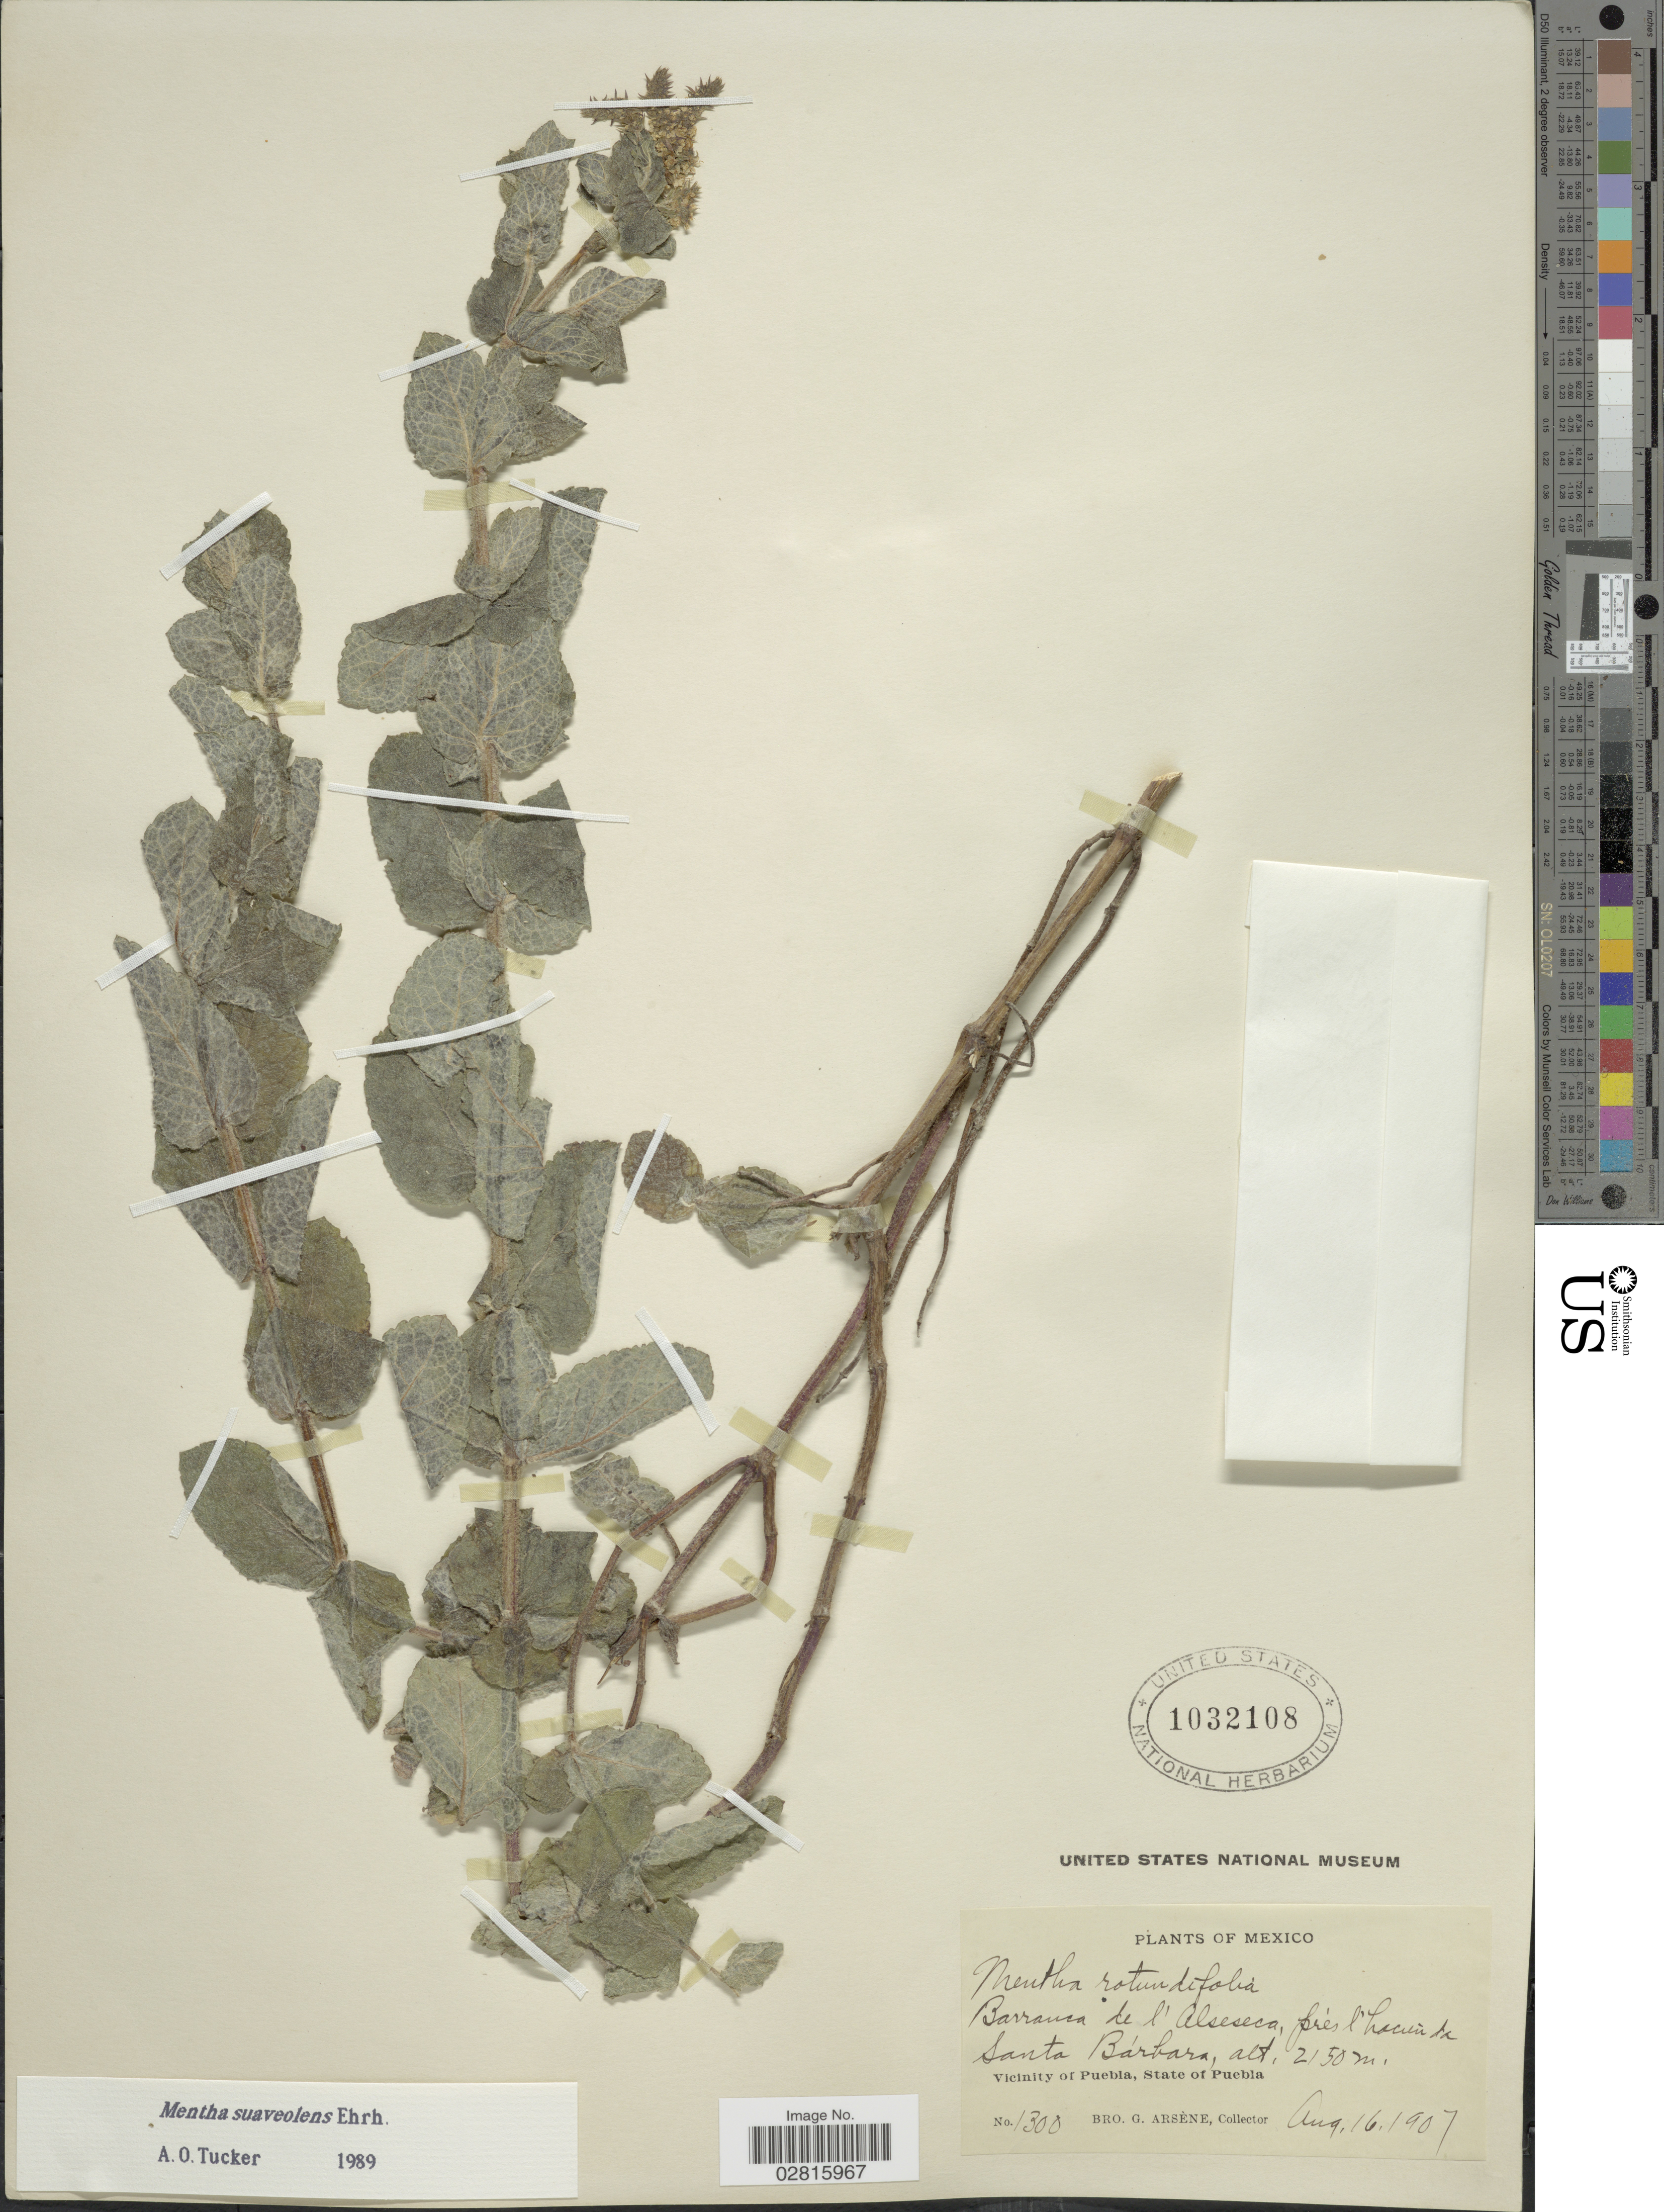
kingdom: Plantae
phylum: Tracheophyta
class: Magnoliopsida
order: Lamiales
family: Lamiaceae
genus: Mentha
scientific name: Mentha suaveolens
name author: Ehrh.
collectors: Bro. G. Arsène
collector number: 1300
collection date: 1907-08-16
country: Mexico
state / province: Puebla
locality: Barranca de l'Alseseca, près l'hacienda Santa Bárbara. Vicinity of Puebla, State of Puebla.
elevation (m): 2150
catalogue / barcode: US 1032108